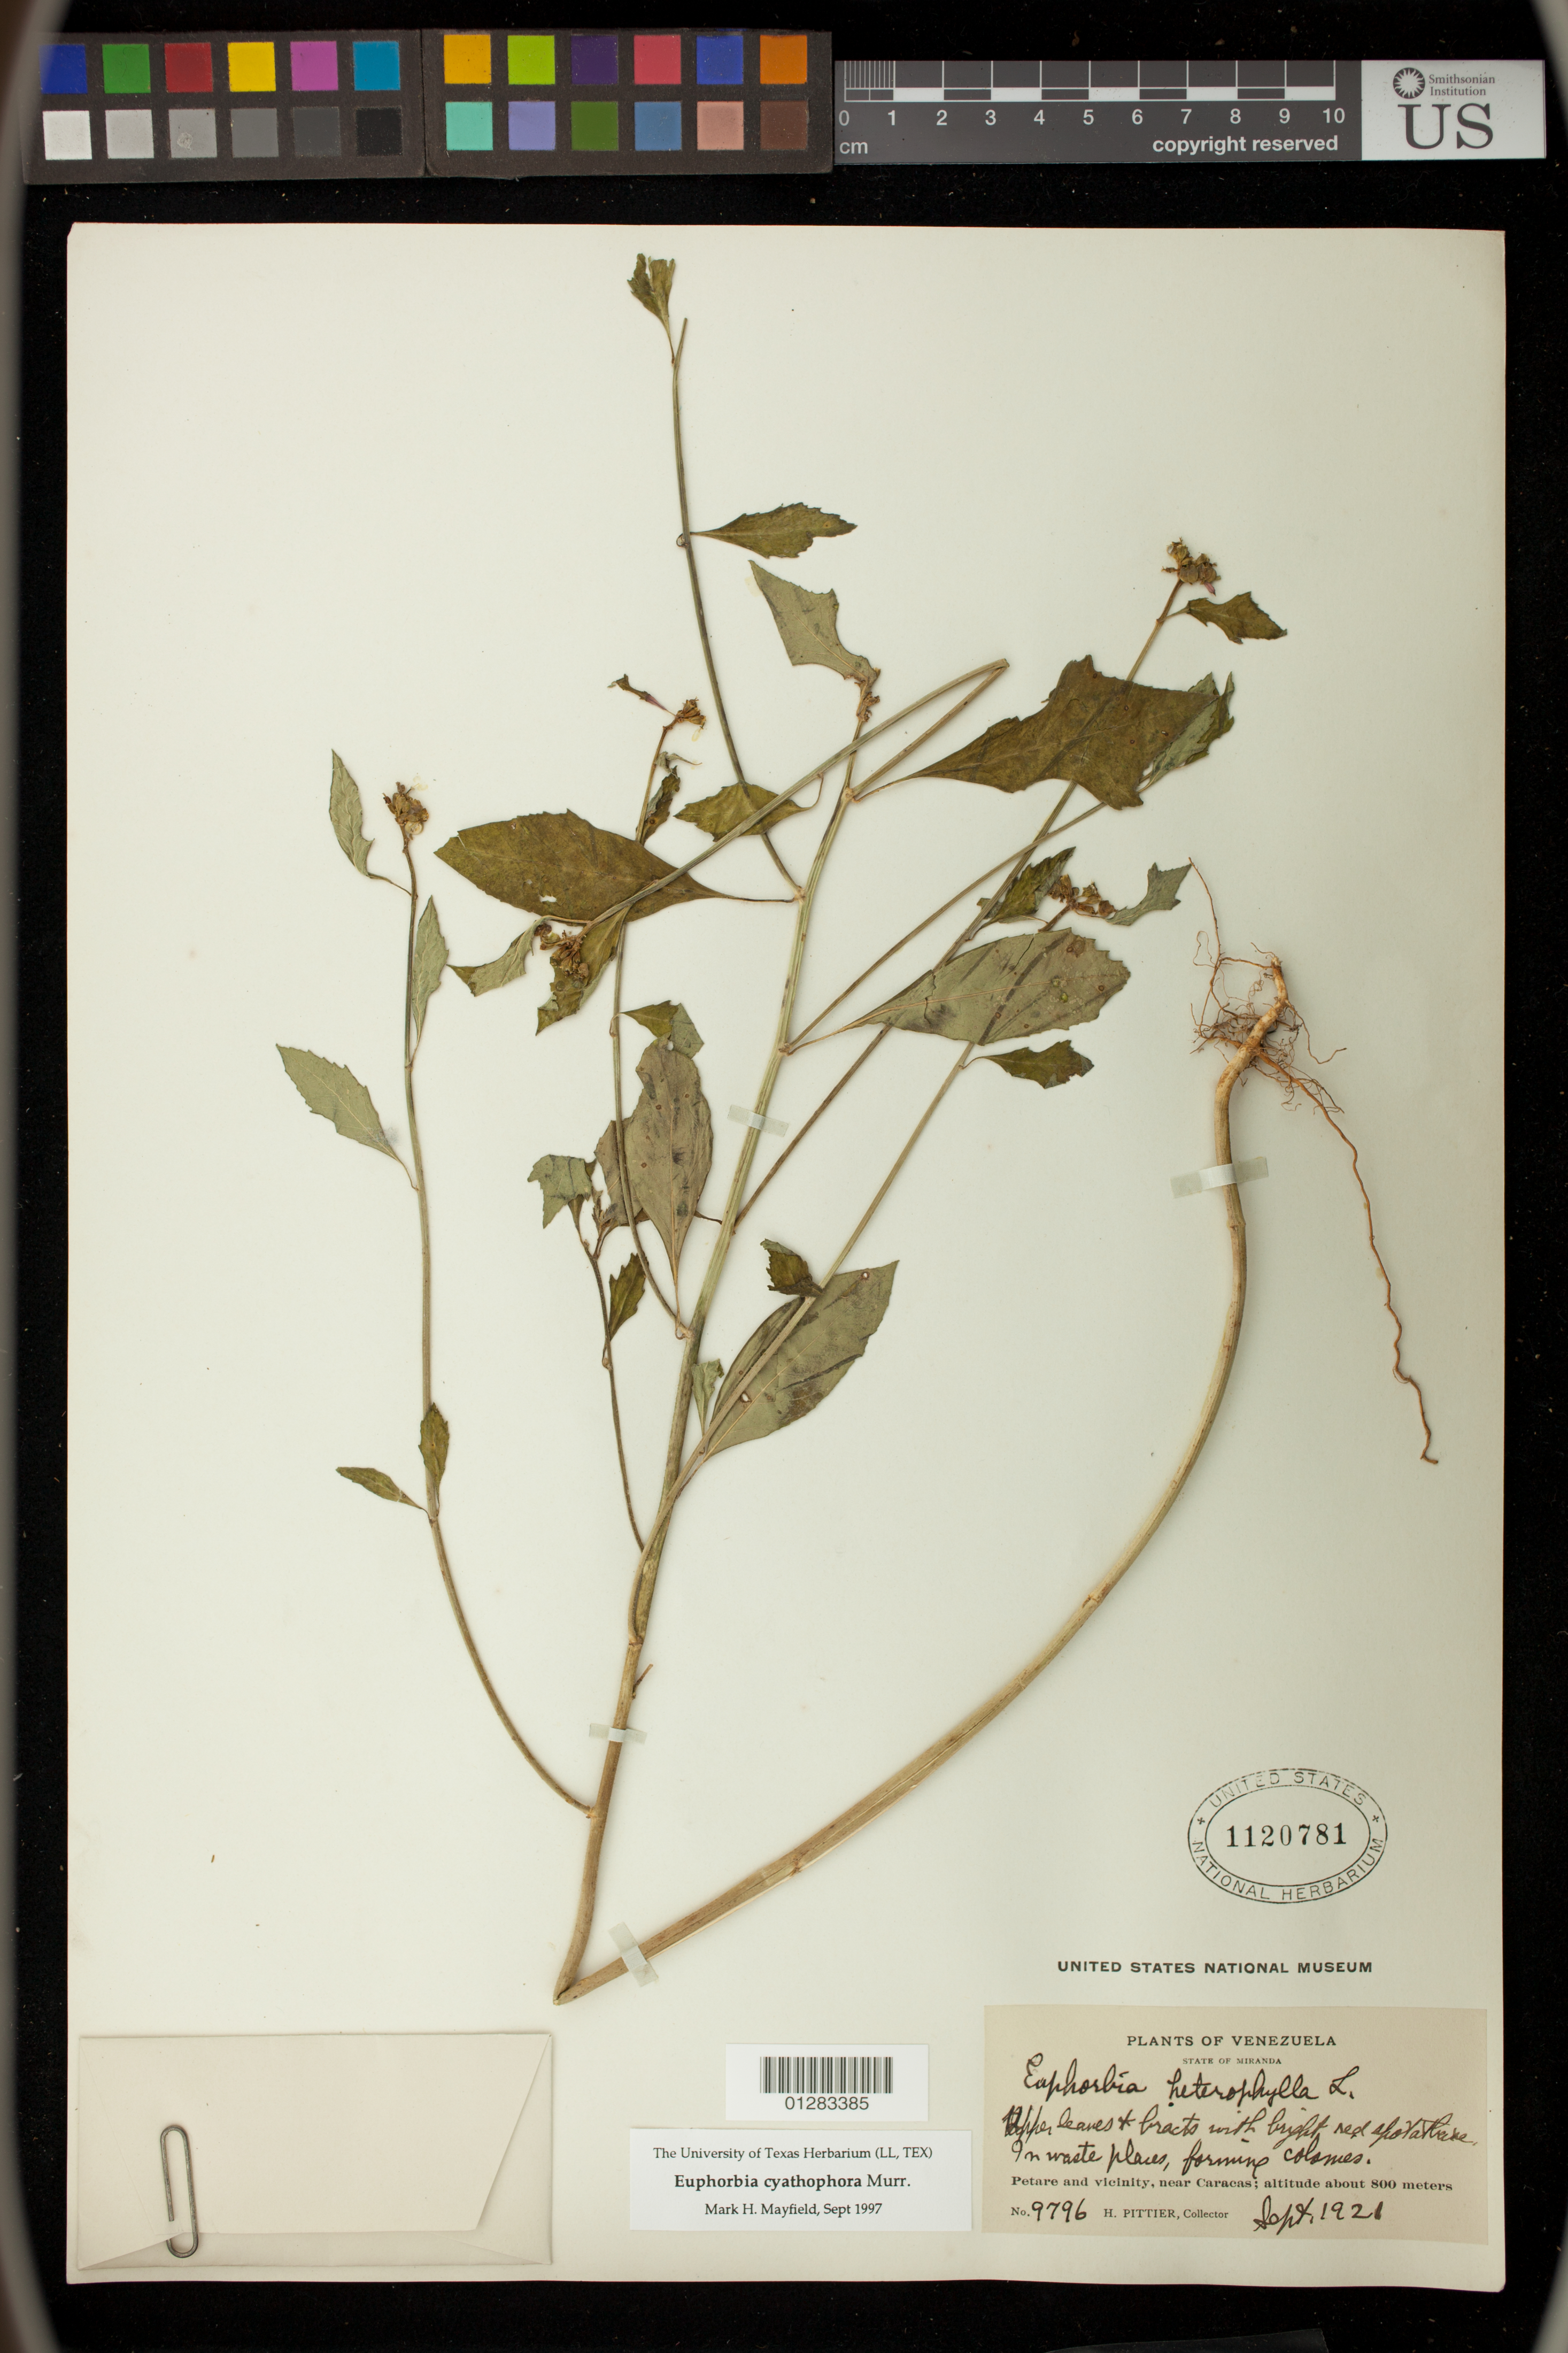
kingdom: Plantae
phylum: Tracheophyta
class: Magnoliopsida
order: Malpighiales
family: Euphorbiaceae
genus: Euphorbia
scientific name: Euphorbia heterophylla var. cyathophora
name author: (Murr.) Griseb.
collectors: H. F. Pittier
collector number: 9796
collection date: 1921-09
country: Venezuela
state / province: Miranda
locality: Petare and vicinity, near Caracas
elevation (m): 800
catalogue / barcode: US 1120781